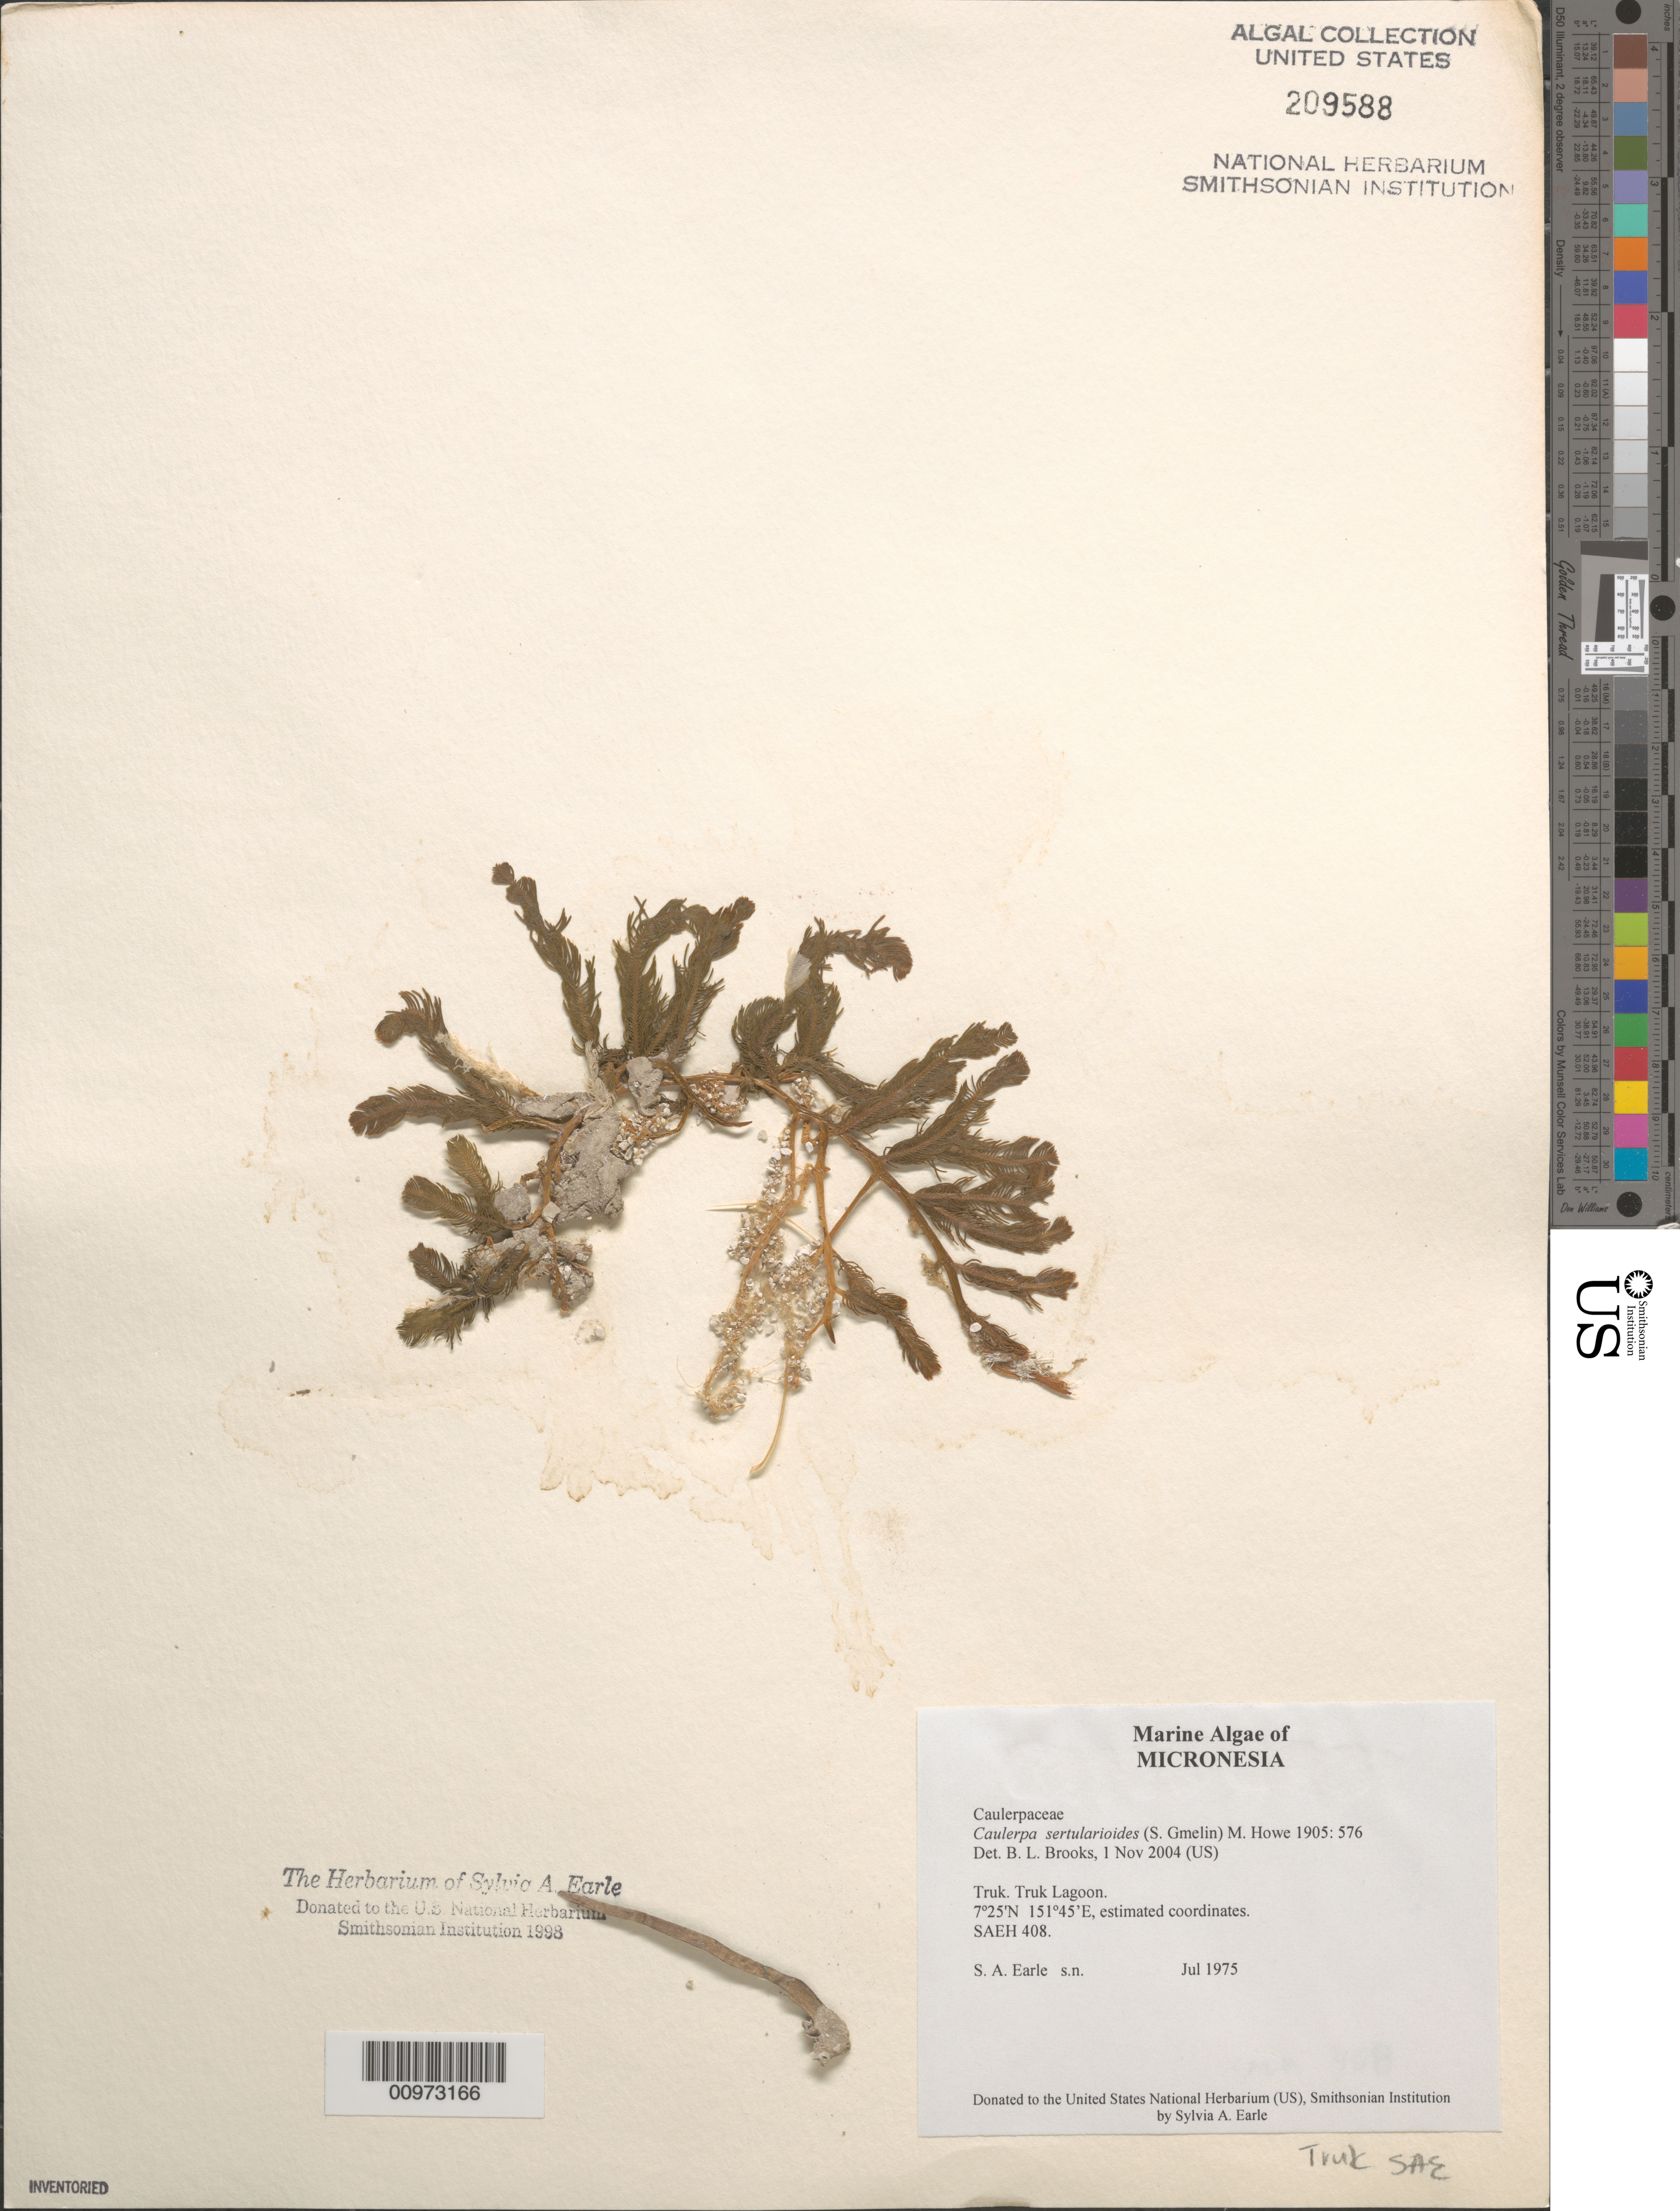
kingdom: Plantae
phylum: Chlorophyta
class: Ulvophyceae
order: Bryopsidales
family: Caulerpaceae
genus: Caulerpa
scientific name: Caulerpa sertularioides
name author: (S.G. Gmel.) M. Howe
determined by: Brooks, B. L., (BOT), Smithsonian Institution - National Museum of Natural History (UNITED STATES)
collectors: S. A. Earle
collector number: SAEH 408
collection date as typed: Jul 1975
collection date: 1975-07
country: Micronesia, Federated States of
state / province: Truk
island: Truk (Chuuk) Is.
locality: Chuuk Lagoon (Truk Lagoon)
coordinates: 7 25'N, 151 45'E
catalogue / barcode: US 209588